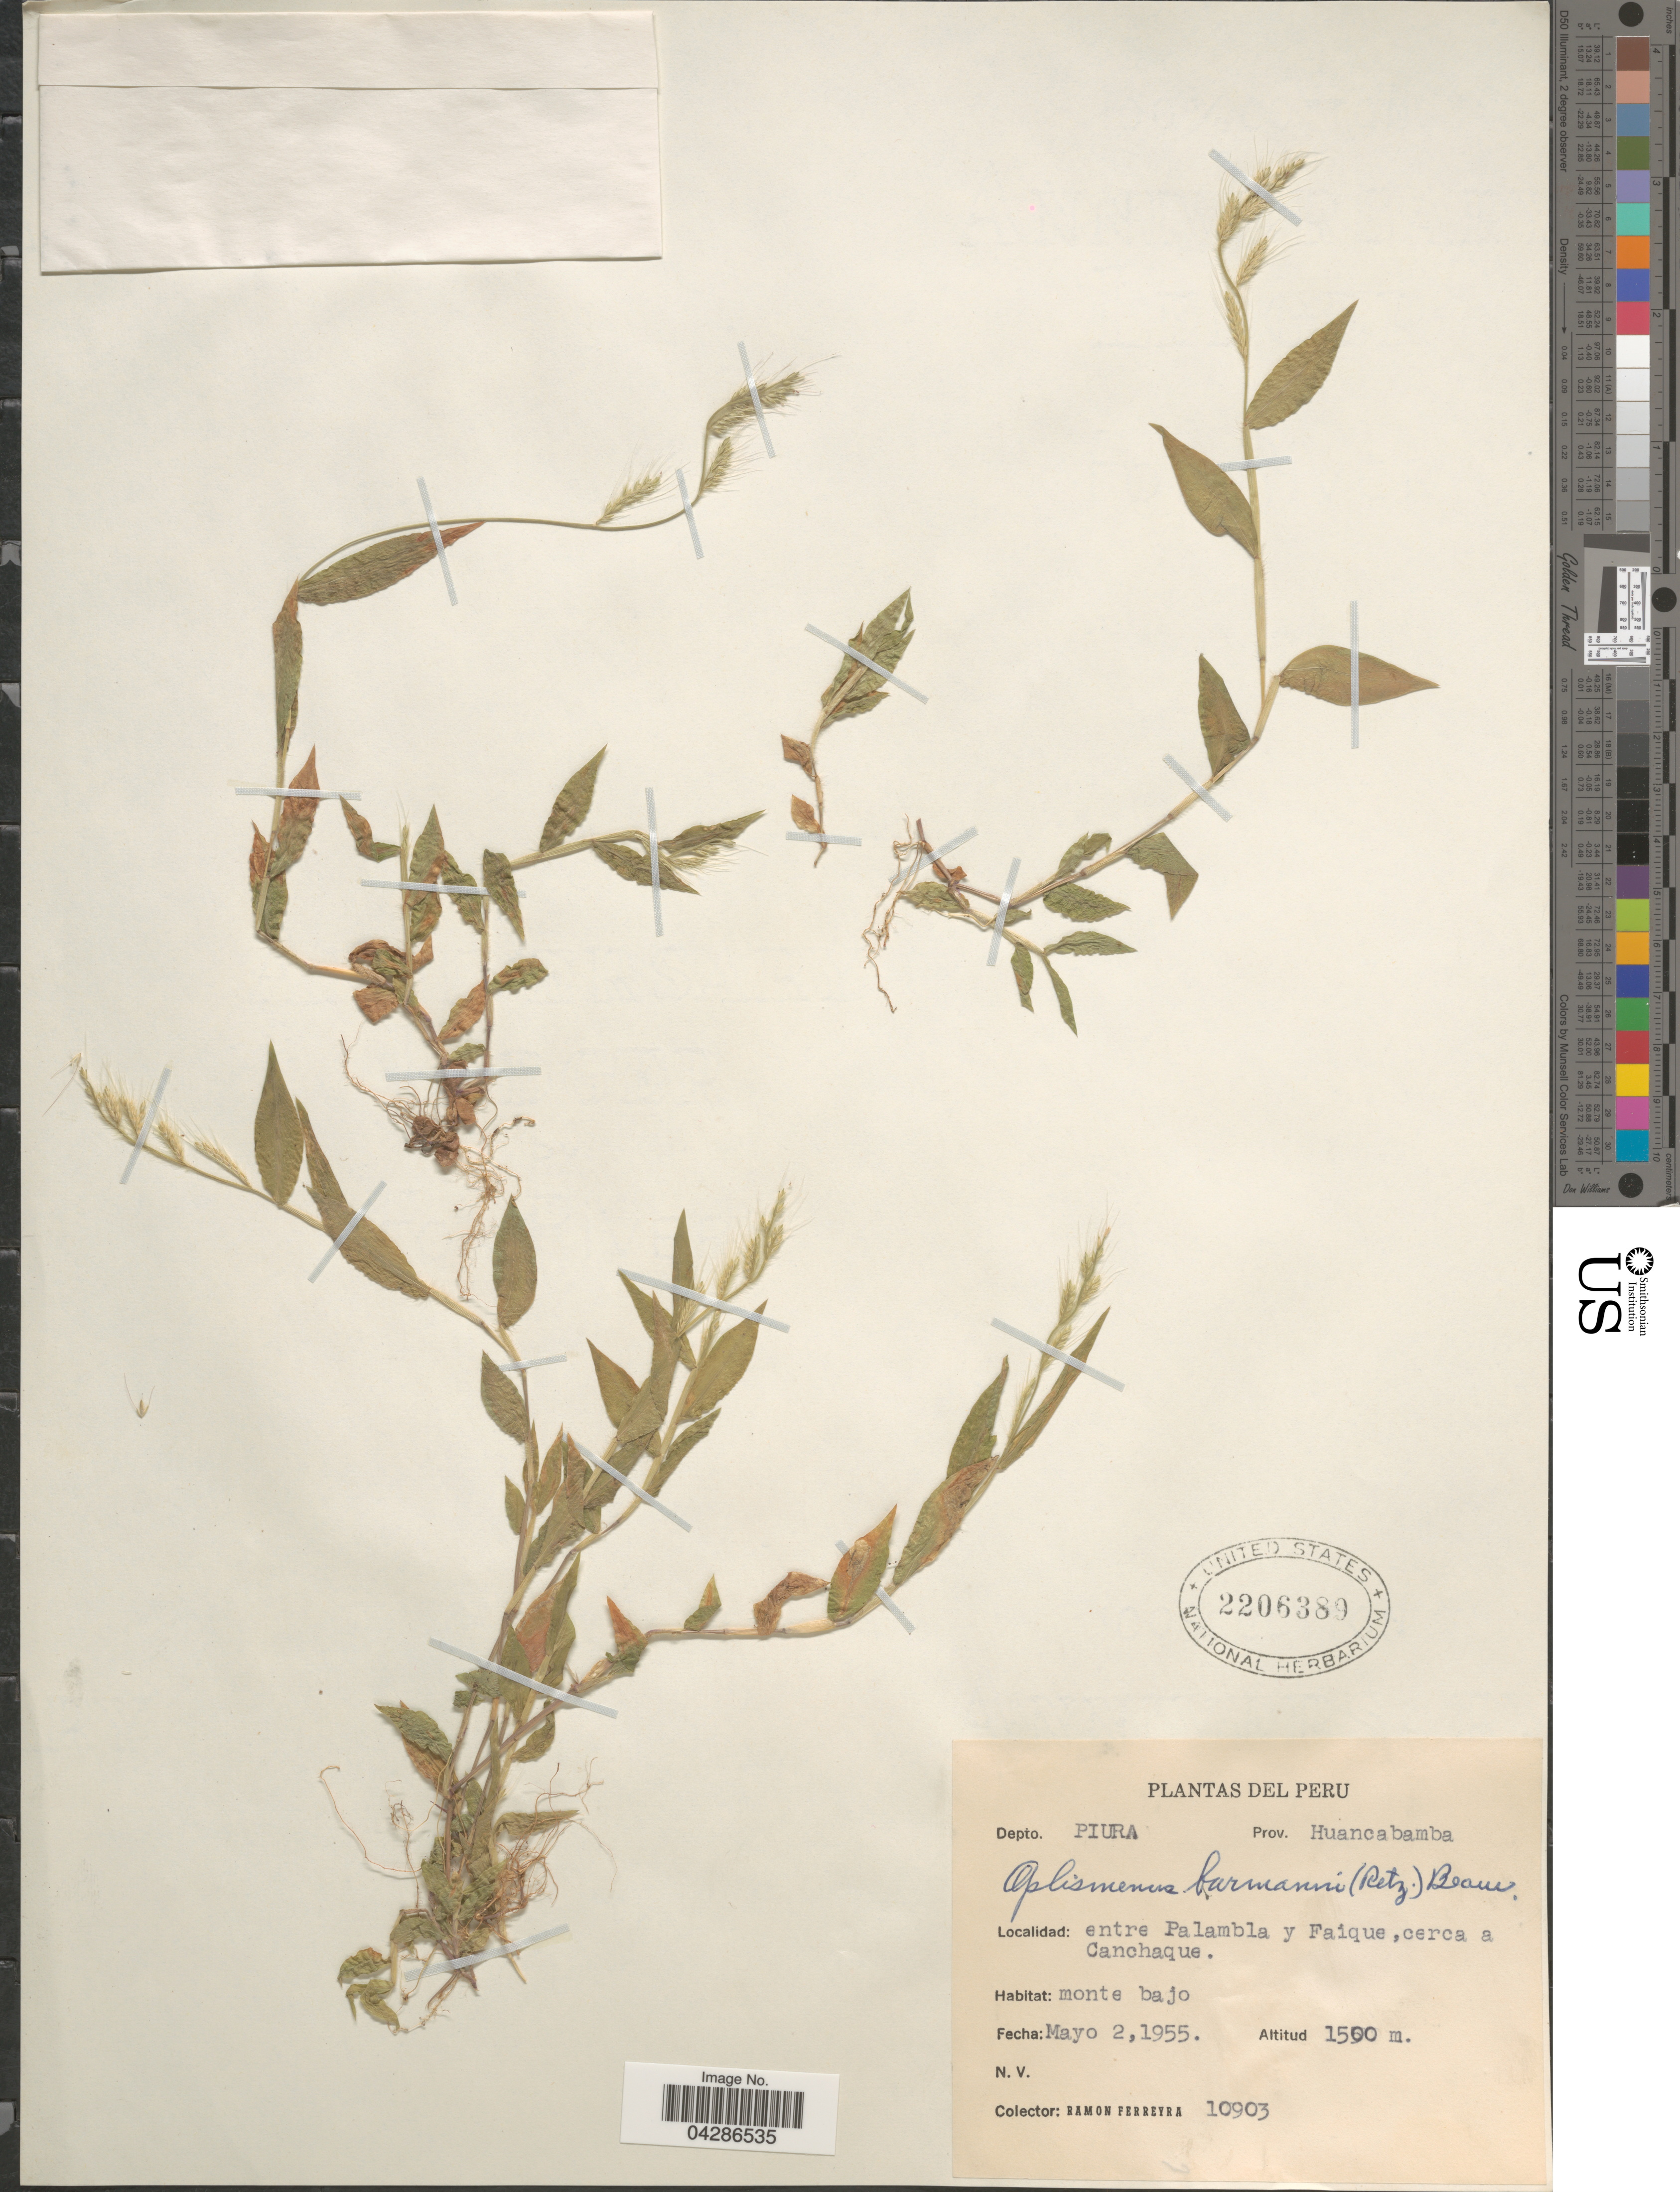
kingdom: Plantae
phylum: Tracheophyta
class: Liliopsida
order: Poales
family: Poaceae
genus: Oplismenus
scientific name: Oplismenus burmannii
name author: (Retz.) P. Beauv.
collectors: R. A. Ferreyra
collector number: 10903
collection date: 1955-05-02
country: Peru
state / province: Piura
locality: Depto. Piura. Prov. Huancabamba. Entre Palambla y Faique, cerca a Canchaque.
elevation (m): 1500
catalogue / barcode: US 2206389